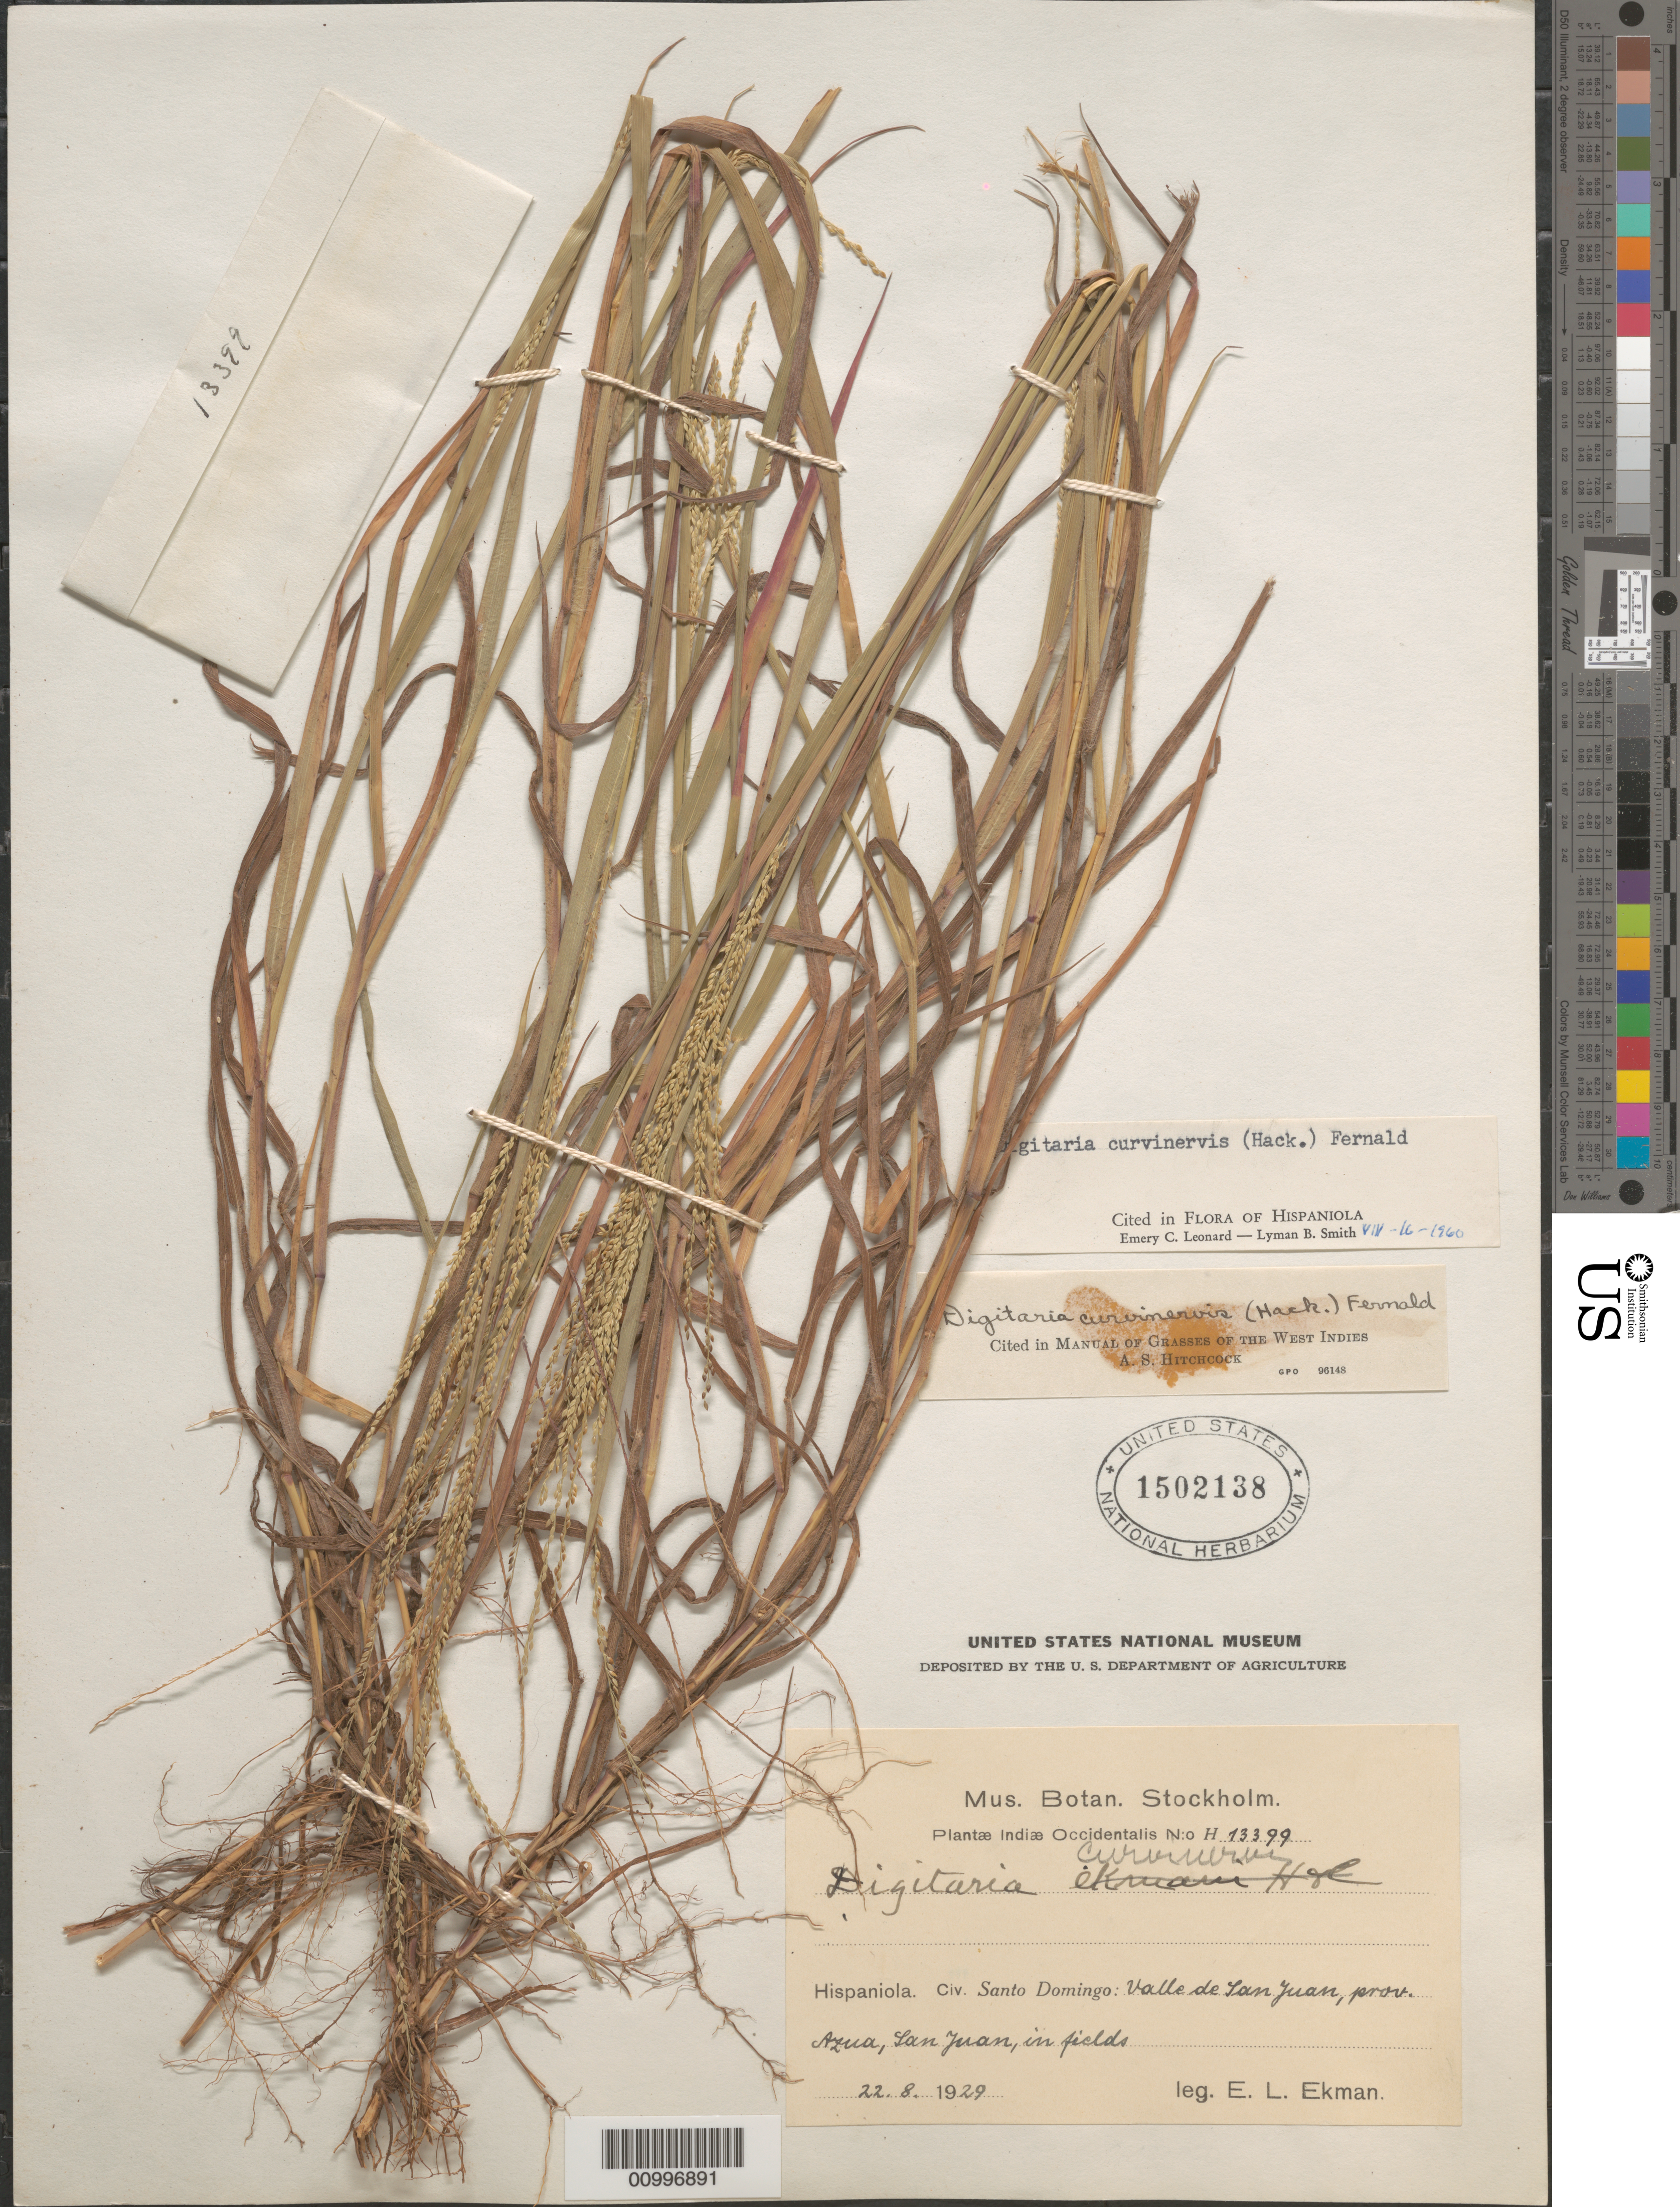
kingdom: Plantae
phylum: Tracheophyta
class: Liliopsida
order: Poales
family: Poaceae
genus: Digitaria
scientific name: Digitaria curvinervis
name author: (Hack.) Fernald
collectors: E. L. Ekman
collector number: H 13399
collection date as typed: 22 Aug 1929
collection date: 1929-08-22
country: Dominican Republic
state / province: Azua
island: Hispaniola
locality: Valle de San Juan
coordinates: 0 N, 0 E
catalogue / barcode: US 1502138